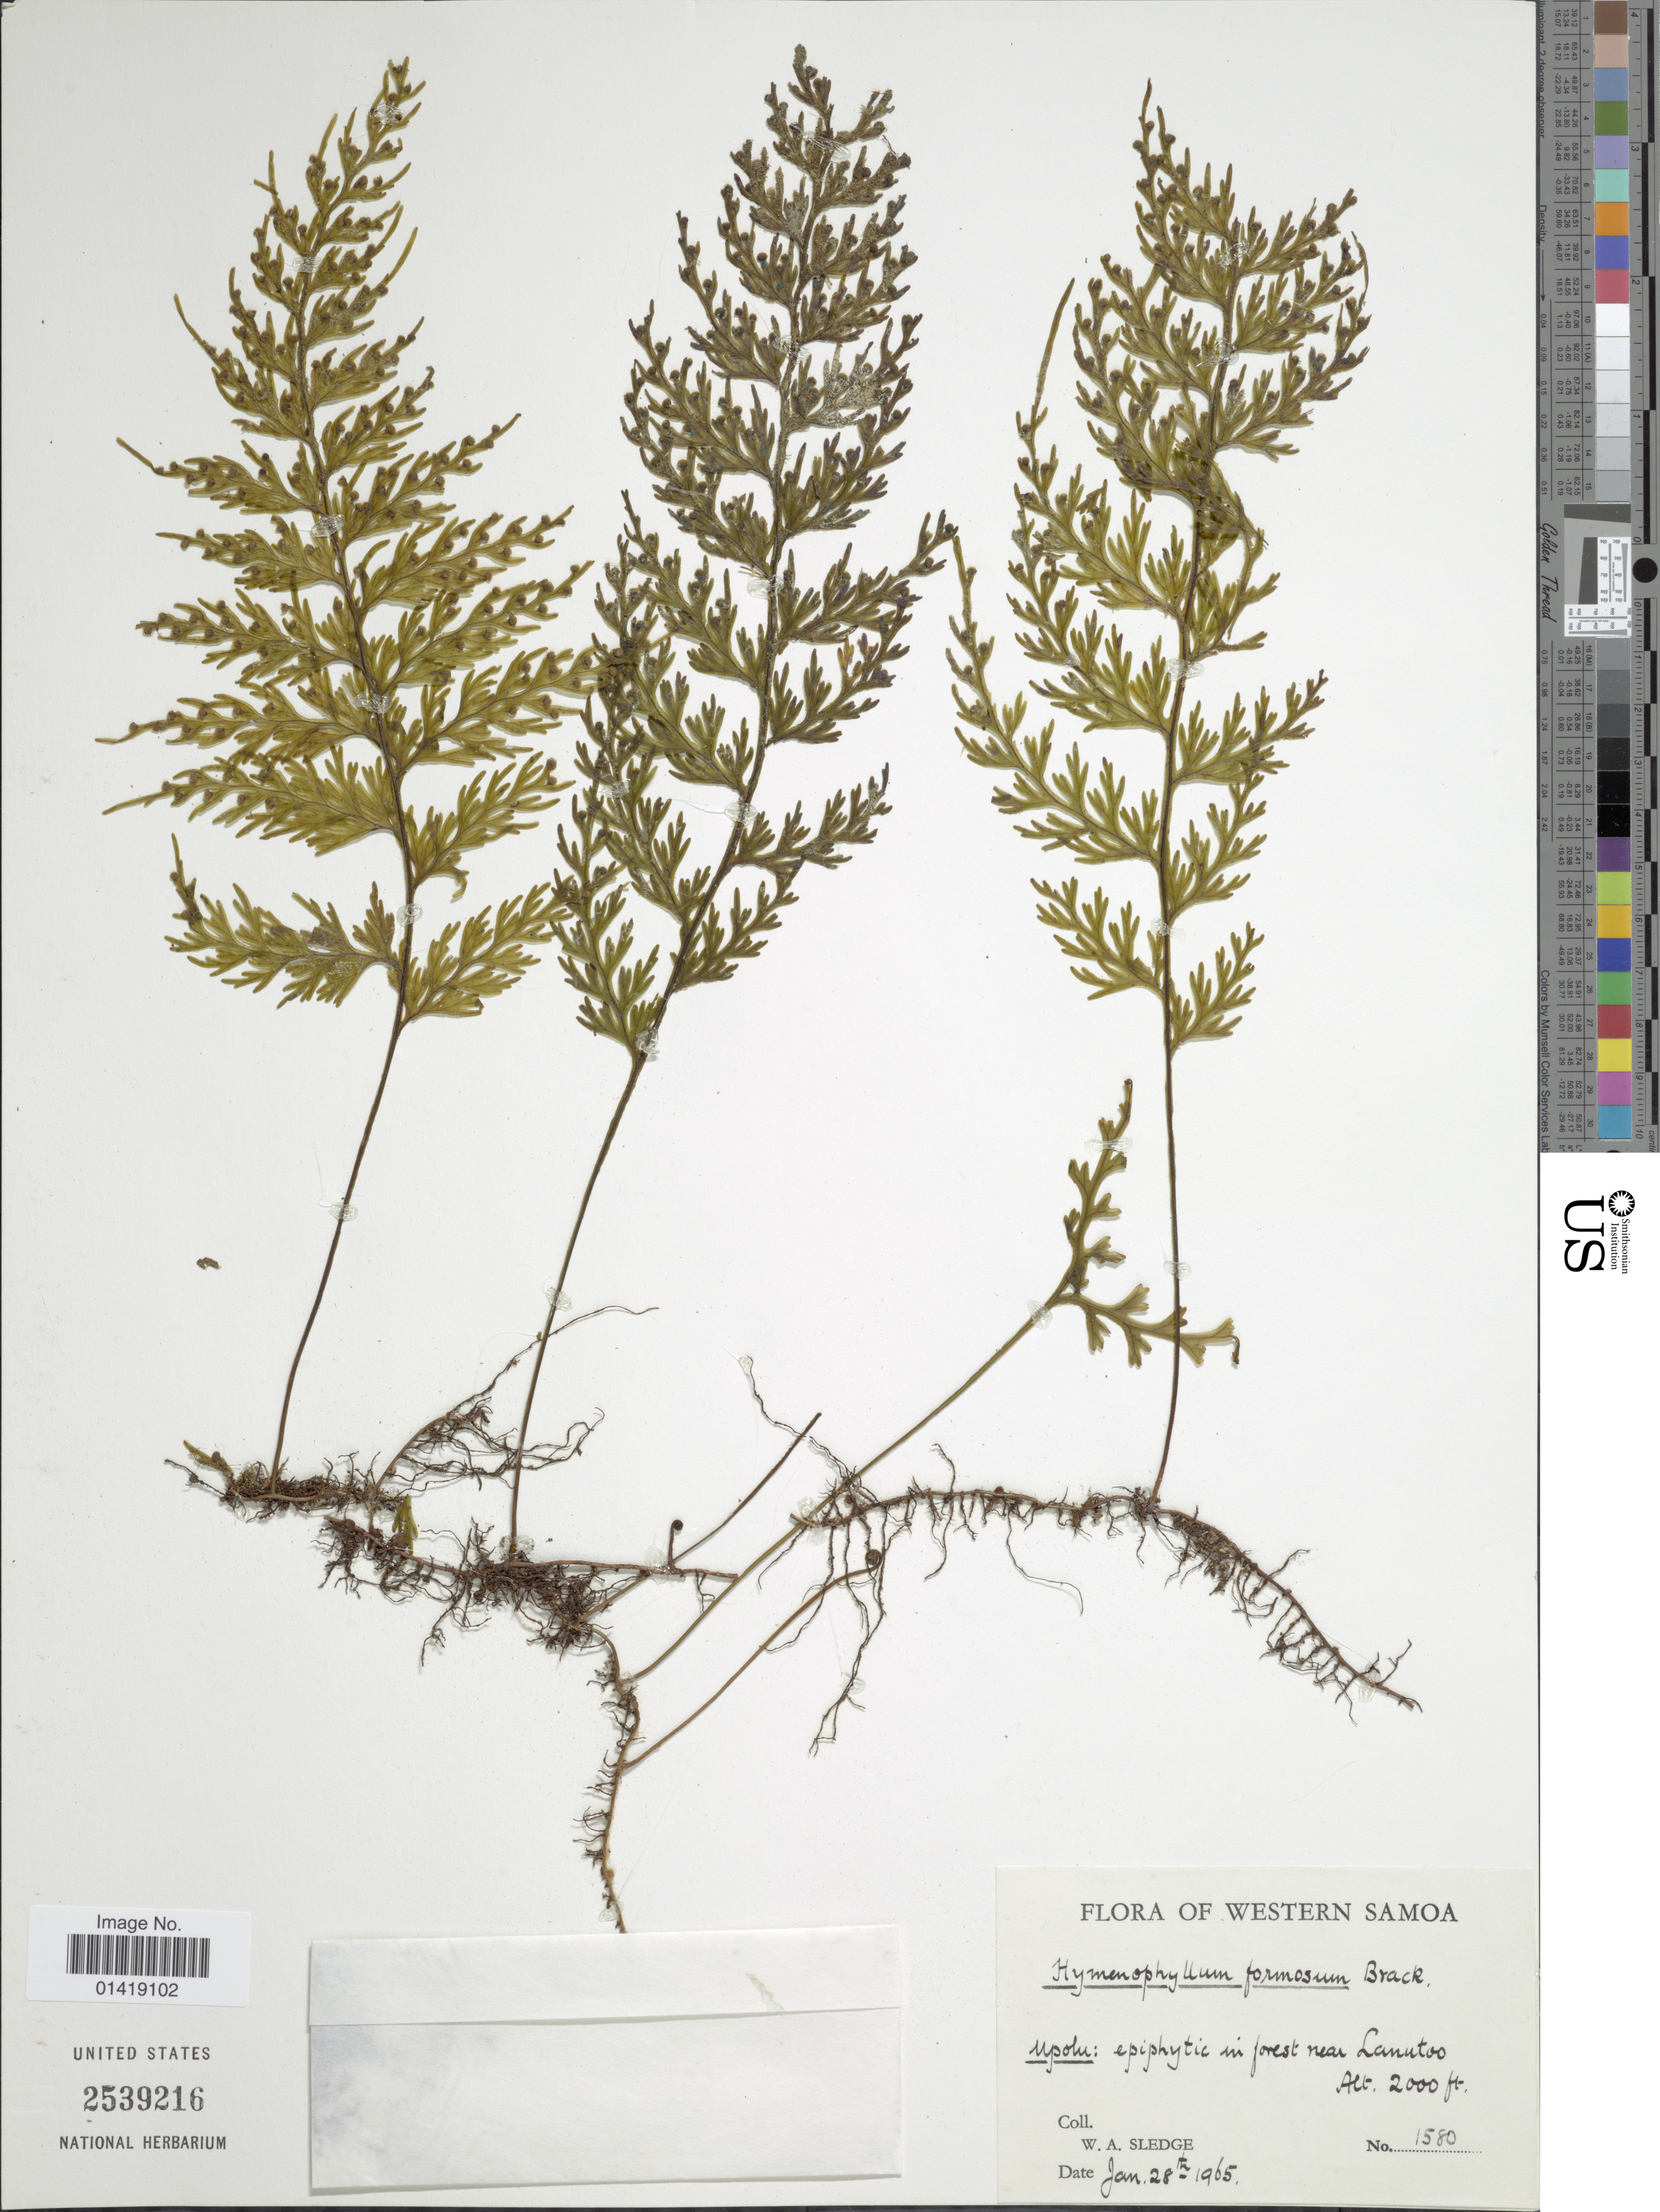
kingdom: Plantae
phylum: Tracheophyta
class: Polypodiopsida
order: Hymenophyllales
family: Hymenophyllaceae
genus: Hymenophyllum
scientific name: Hymenophyllum imbricatum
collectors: W. A. Sledge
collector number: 1580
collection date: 1965-01-28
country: Samoa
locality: Upolu forest near Lanutoo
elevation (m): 610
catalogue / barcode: US 2539216